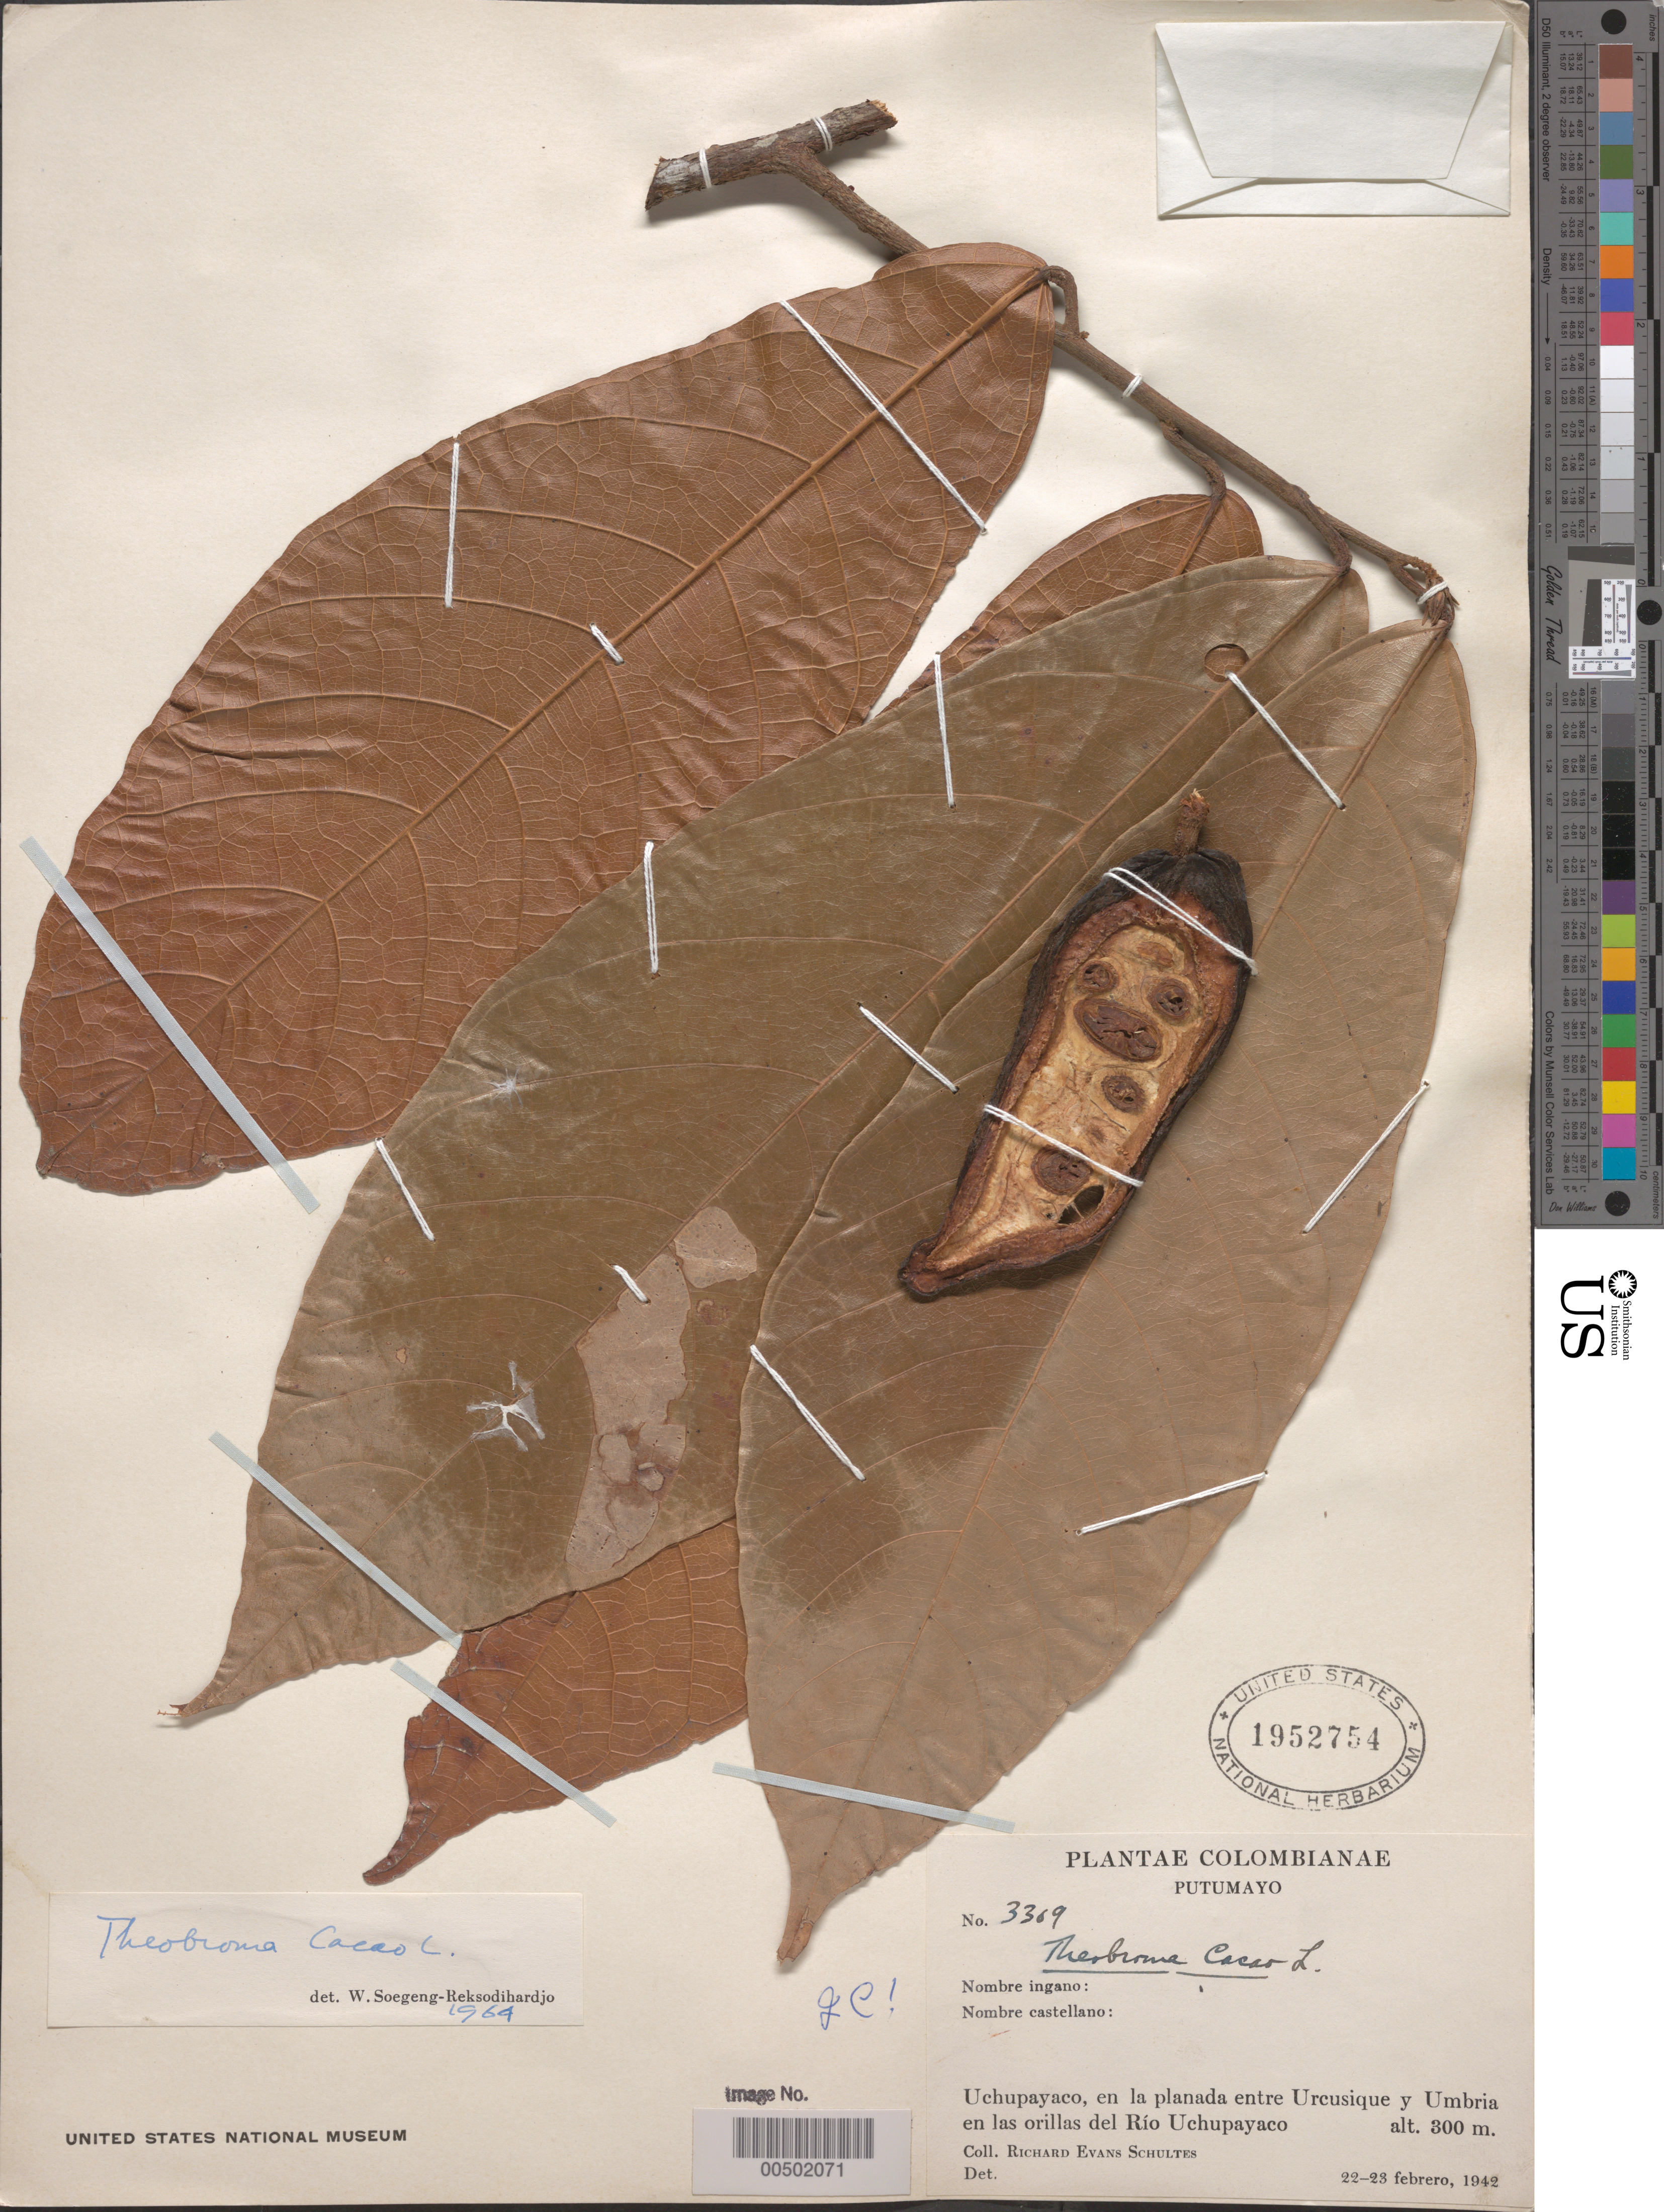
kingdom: Plantae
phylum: Tracheophyta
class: Magnoliopsida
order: Malvales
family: Malvaceae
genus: Theobroma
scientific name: Theobroma cacao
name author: L.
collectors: R. E. Schultes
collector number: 3369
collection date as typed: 22 Feb 1942 to 23 Feb 1942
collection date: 1942-02-22/1942-02-23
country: Colombia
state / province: Putumayo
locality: Uchupayaco, en la Planada entre Urcusique y Umbria en las Orilas del Río Uchupayaco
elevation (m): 300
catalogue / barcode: US 1952754